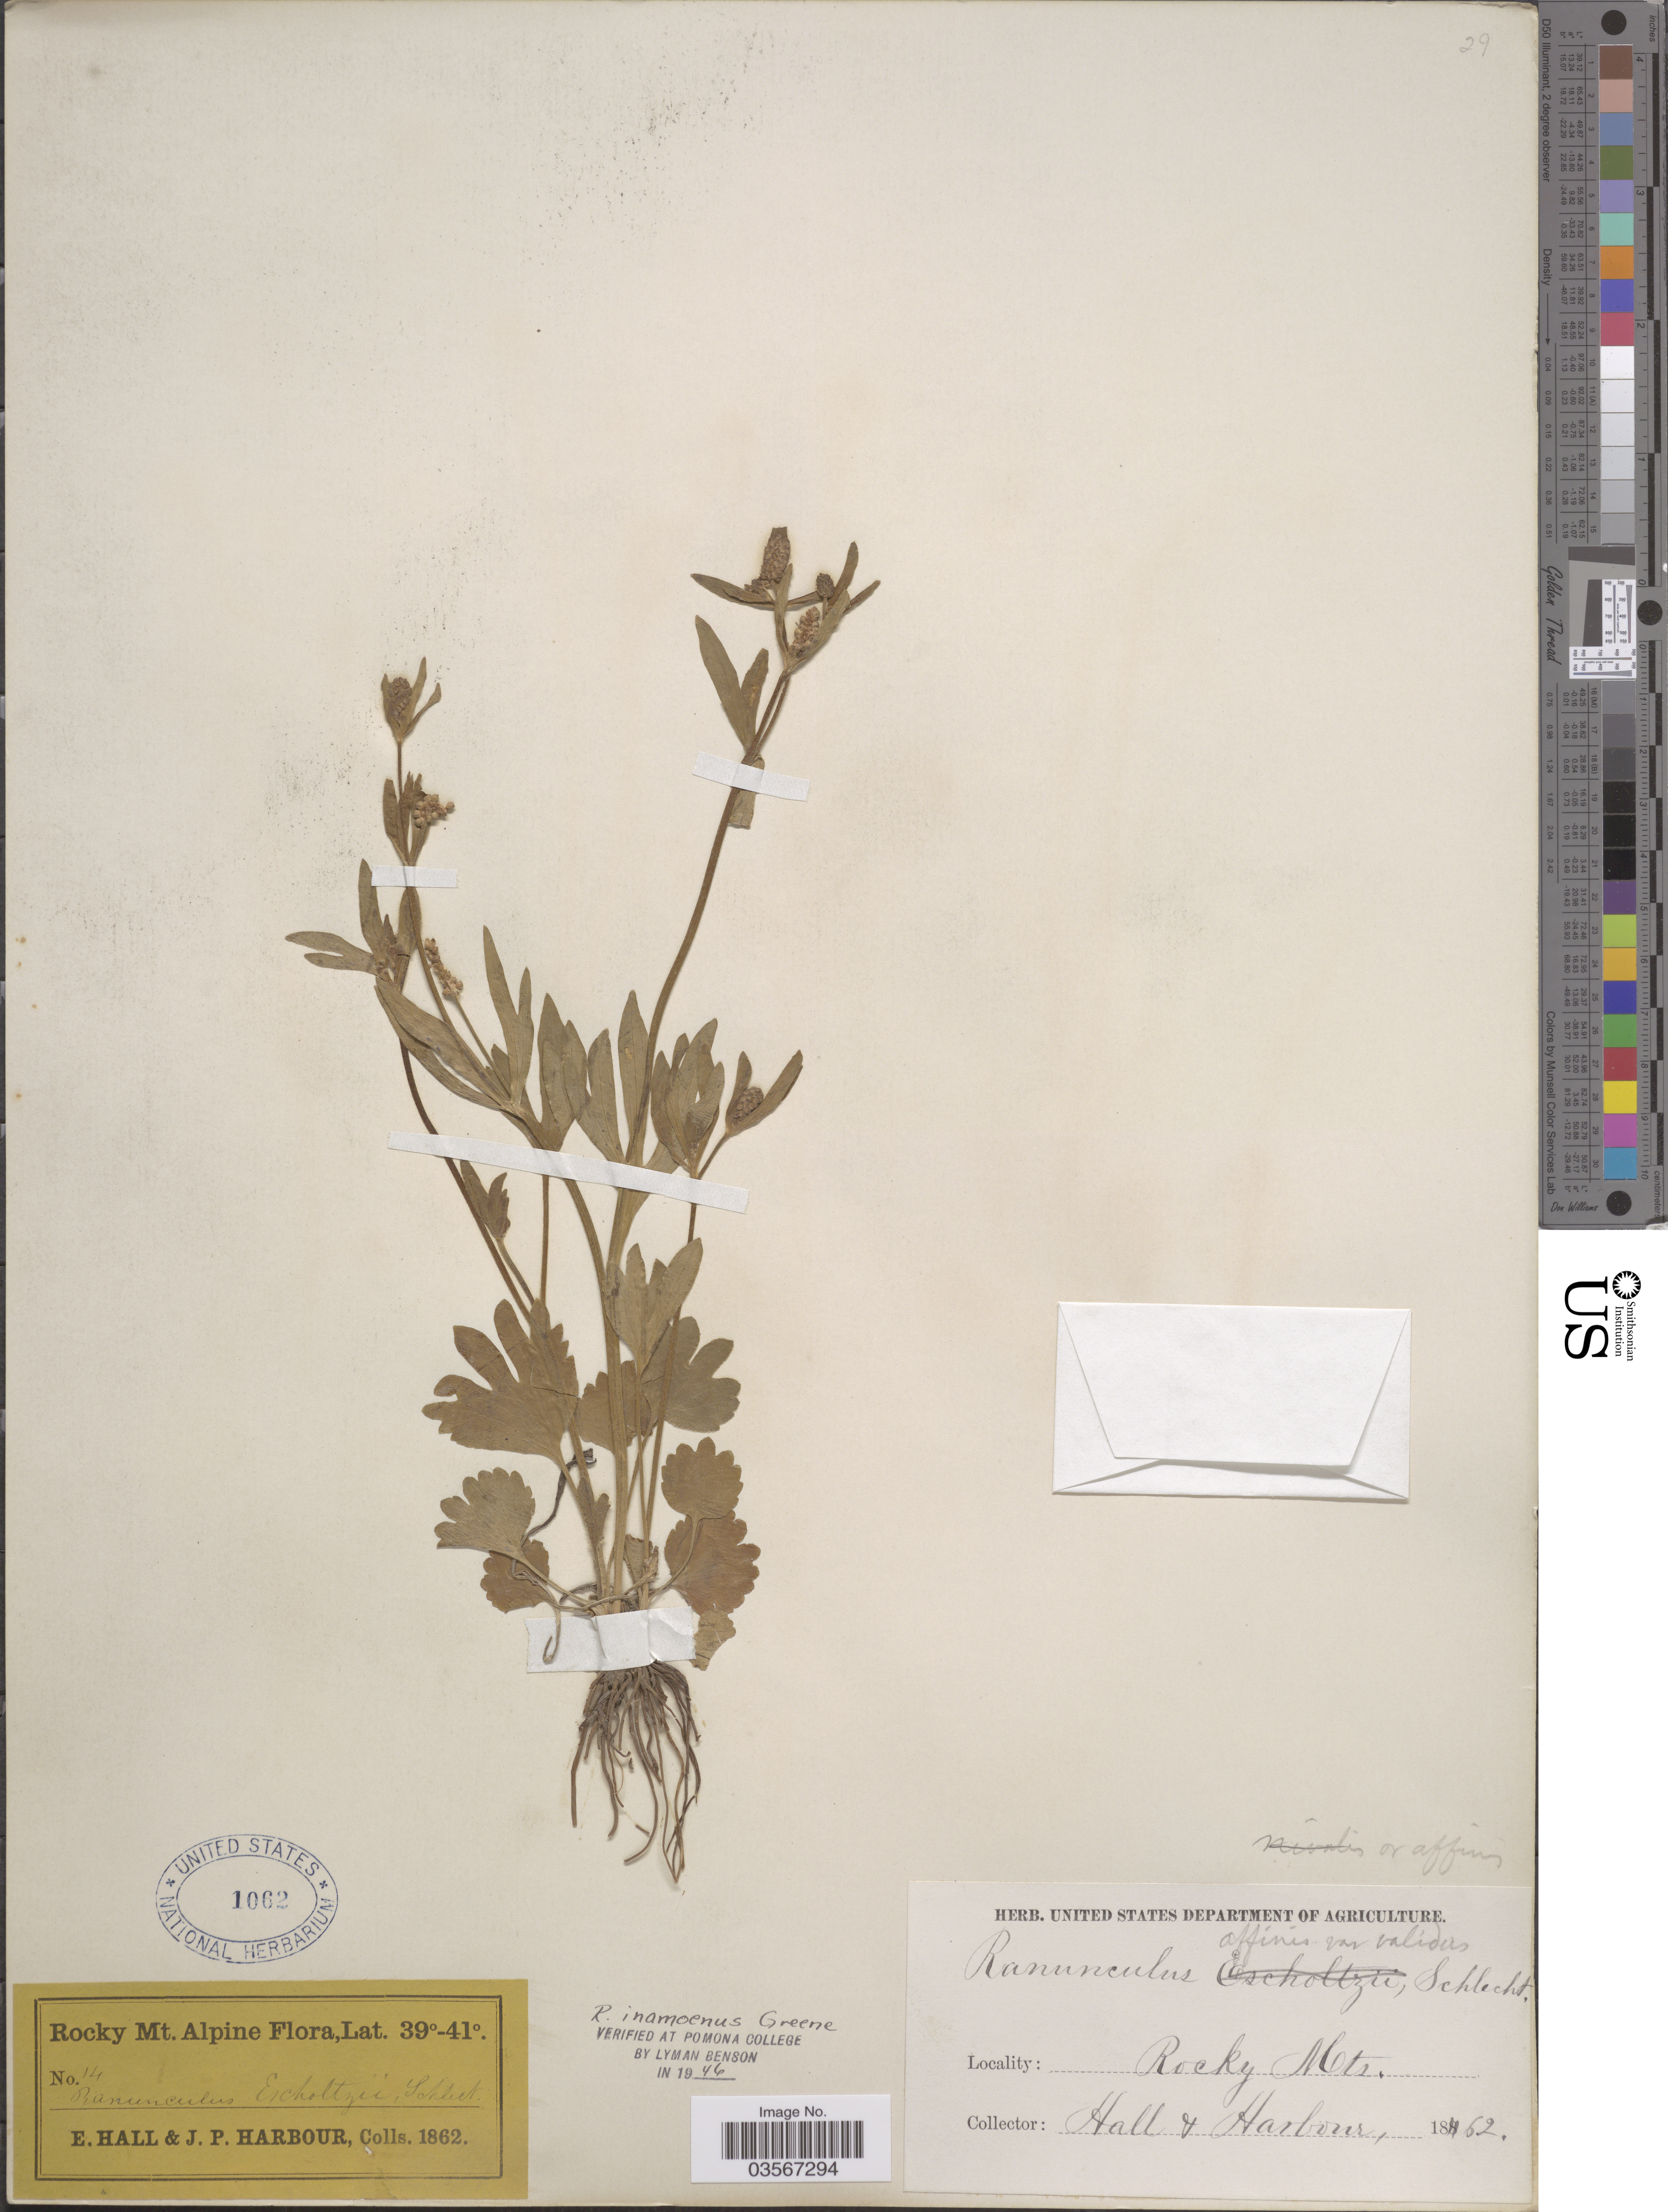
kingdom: Plantae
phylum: Tracheophyta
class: Magnoliopsida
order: Ranunculales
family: Ranunculaceae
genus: Ranunculus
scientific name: Ranunculus inamoenus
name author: Greene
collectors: E. Hall & J. Harbour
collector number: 14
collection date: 1862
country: United States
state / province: Colorado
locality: Rocky Mt. Alpine.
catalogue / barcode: US 1062